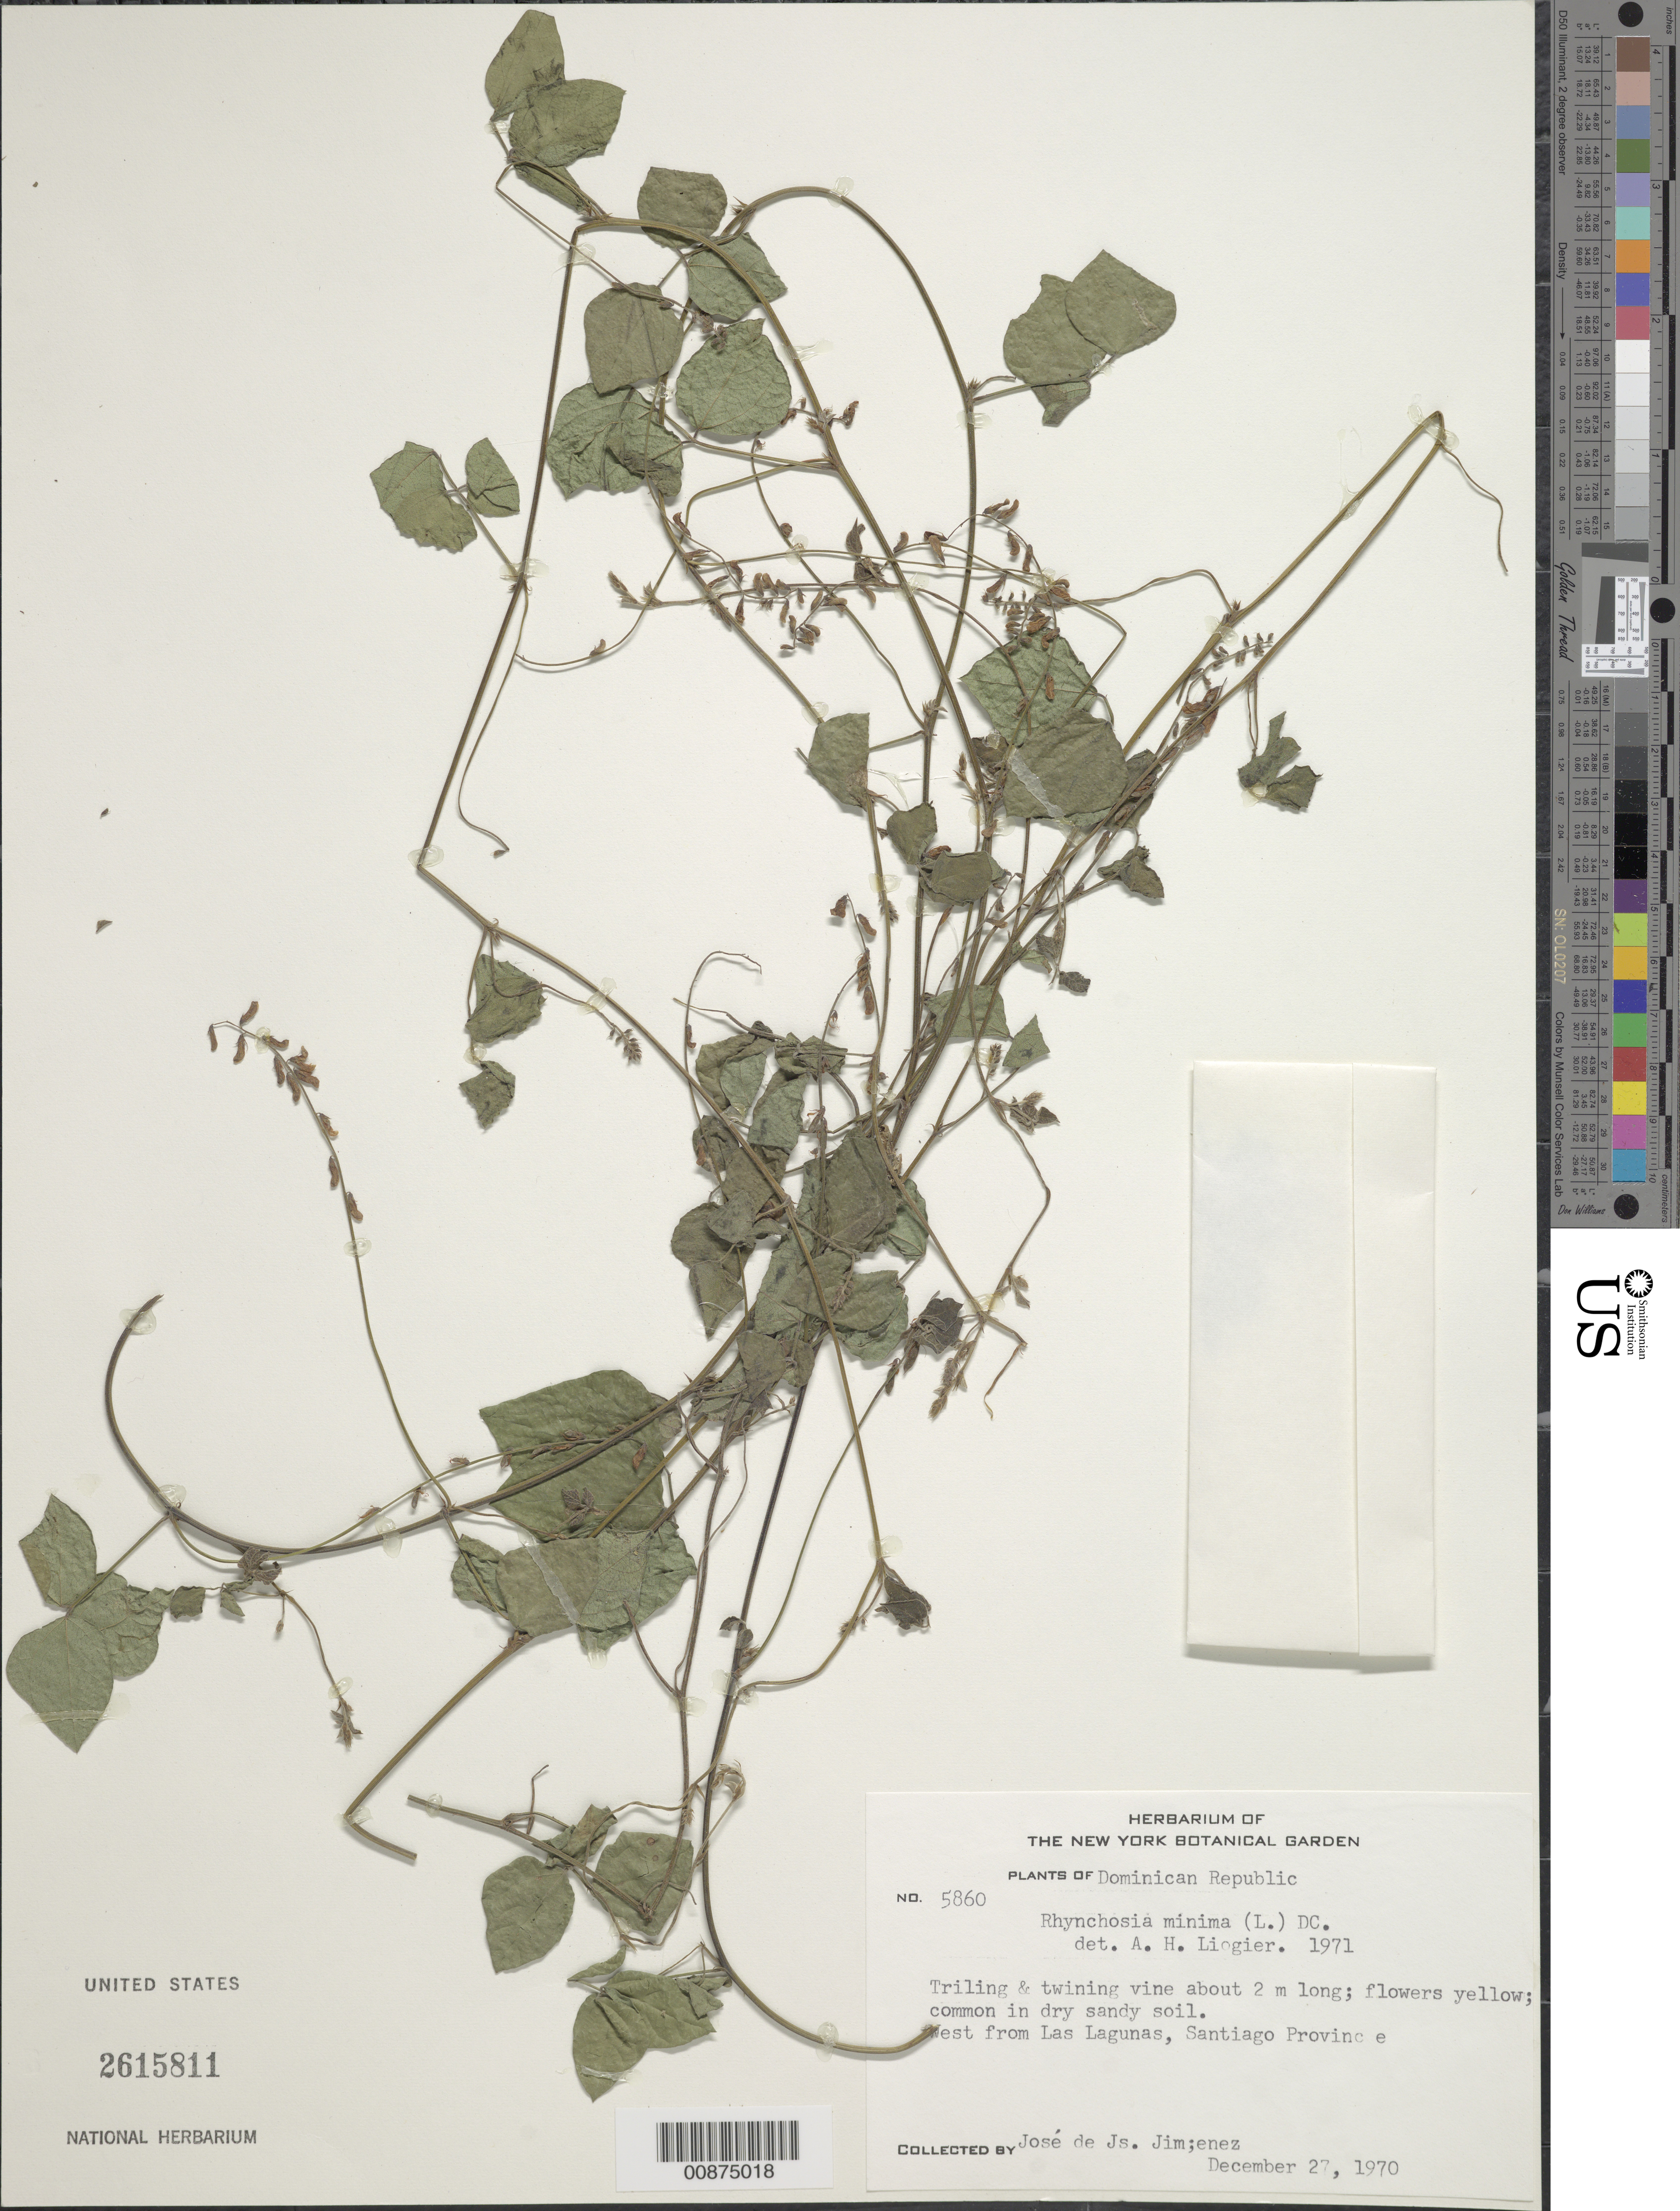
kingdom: Plantae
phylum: Tracheophyta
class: Magnoliopsida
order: Fabales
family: Fabaceae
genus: Rhynchosia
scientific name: Rhynchosia minima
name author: (L.) DC.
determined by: Liogier, Alain H.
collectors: J. J. Jiménez Almonte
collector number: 5860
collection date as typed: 27 Dec 1970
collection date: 1970-12-27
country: Dominican Republic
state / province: Santiago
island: Hispaniola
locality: West from Las Lagunas.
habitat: Common in dry sandy soil.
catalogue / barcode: US 2615811